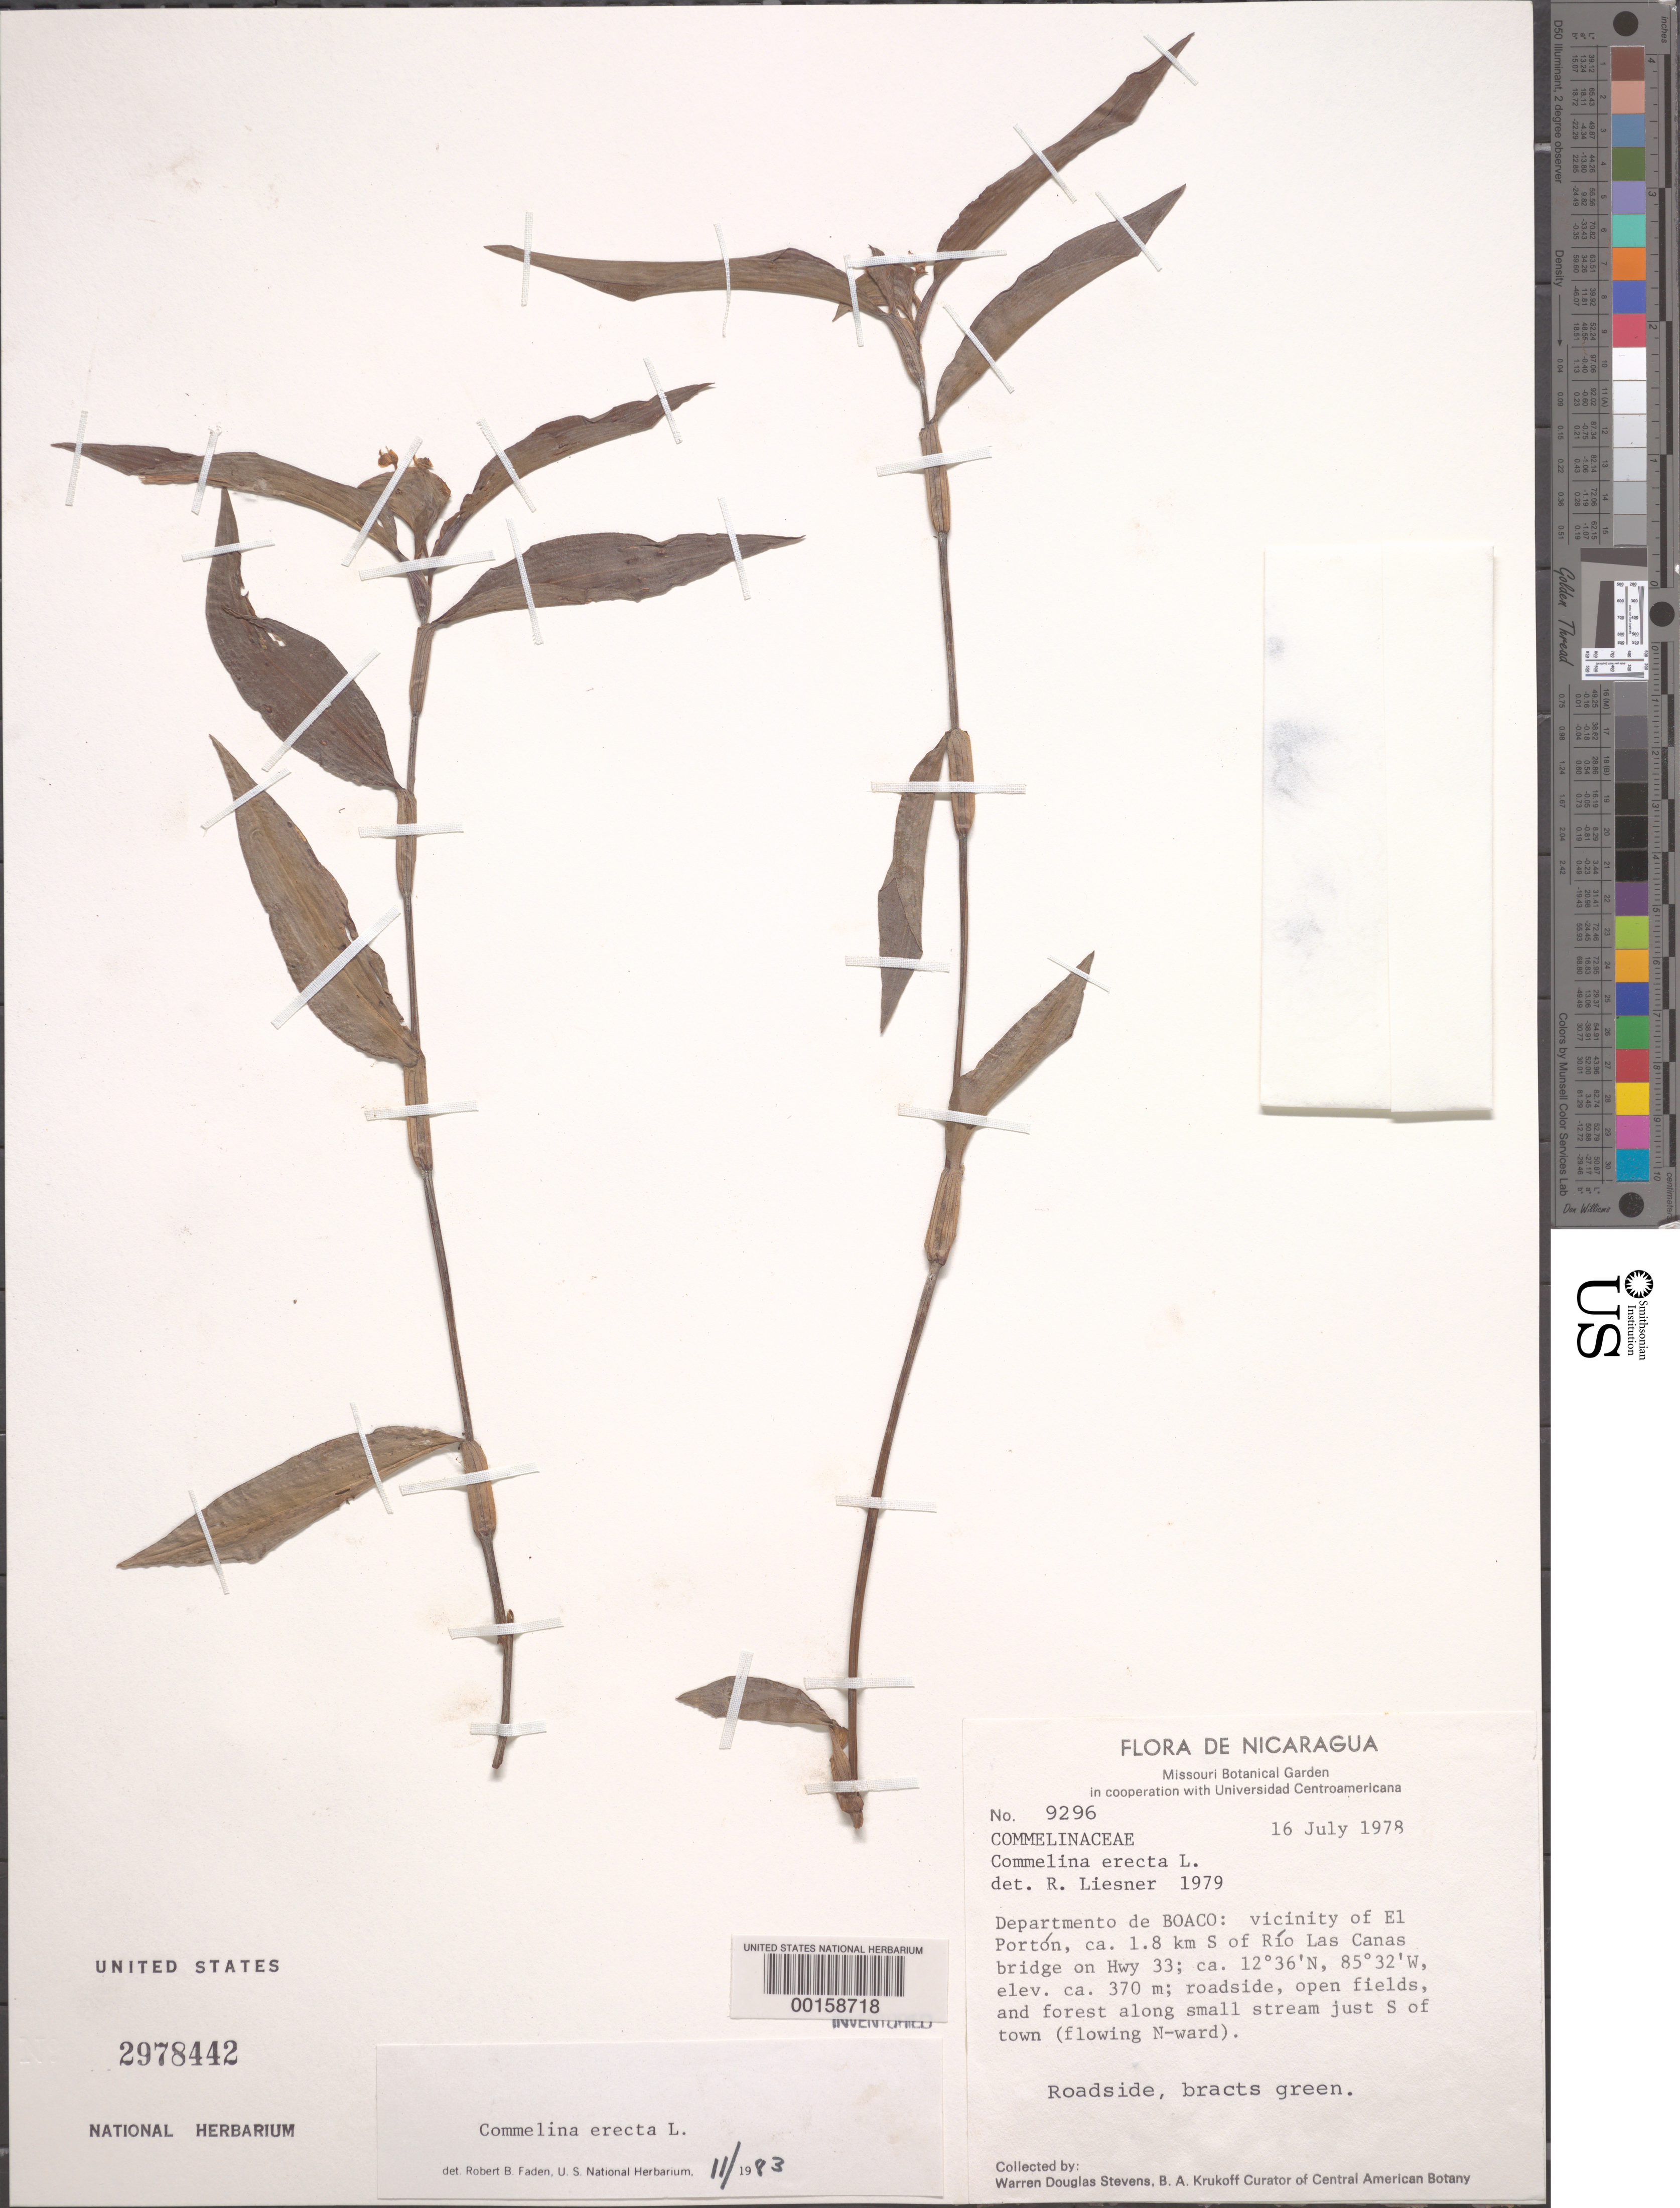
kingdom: Plantae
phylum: Tracheophyta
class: Liliopsida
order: Commelinales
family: Commelinaceae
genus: Commelina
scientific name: Commelina erecta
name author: L.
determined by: Faden, Robert B., (US), Smithsonian Institution - National Museum of Natural History (UNITED STATES)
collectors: W. Steens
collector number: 9296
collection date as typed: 16 Jul 1978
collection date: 1978-07-16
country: Nicaragua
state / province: Boaco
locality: Near el porton, s of rio las canas bridge on hwy 33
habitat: Roadside streambank, forest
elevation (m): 370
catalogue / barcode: US 2978442